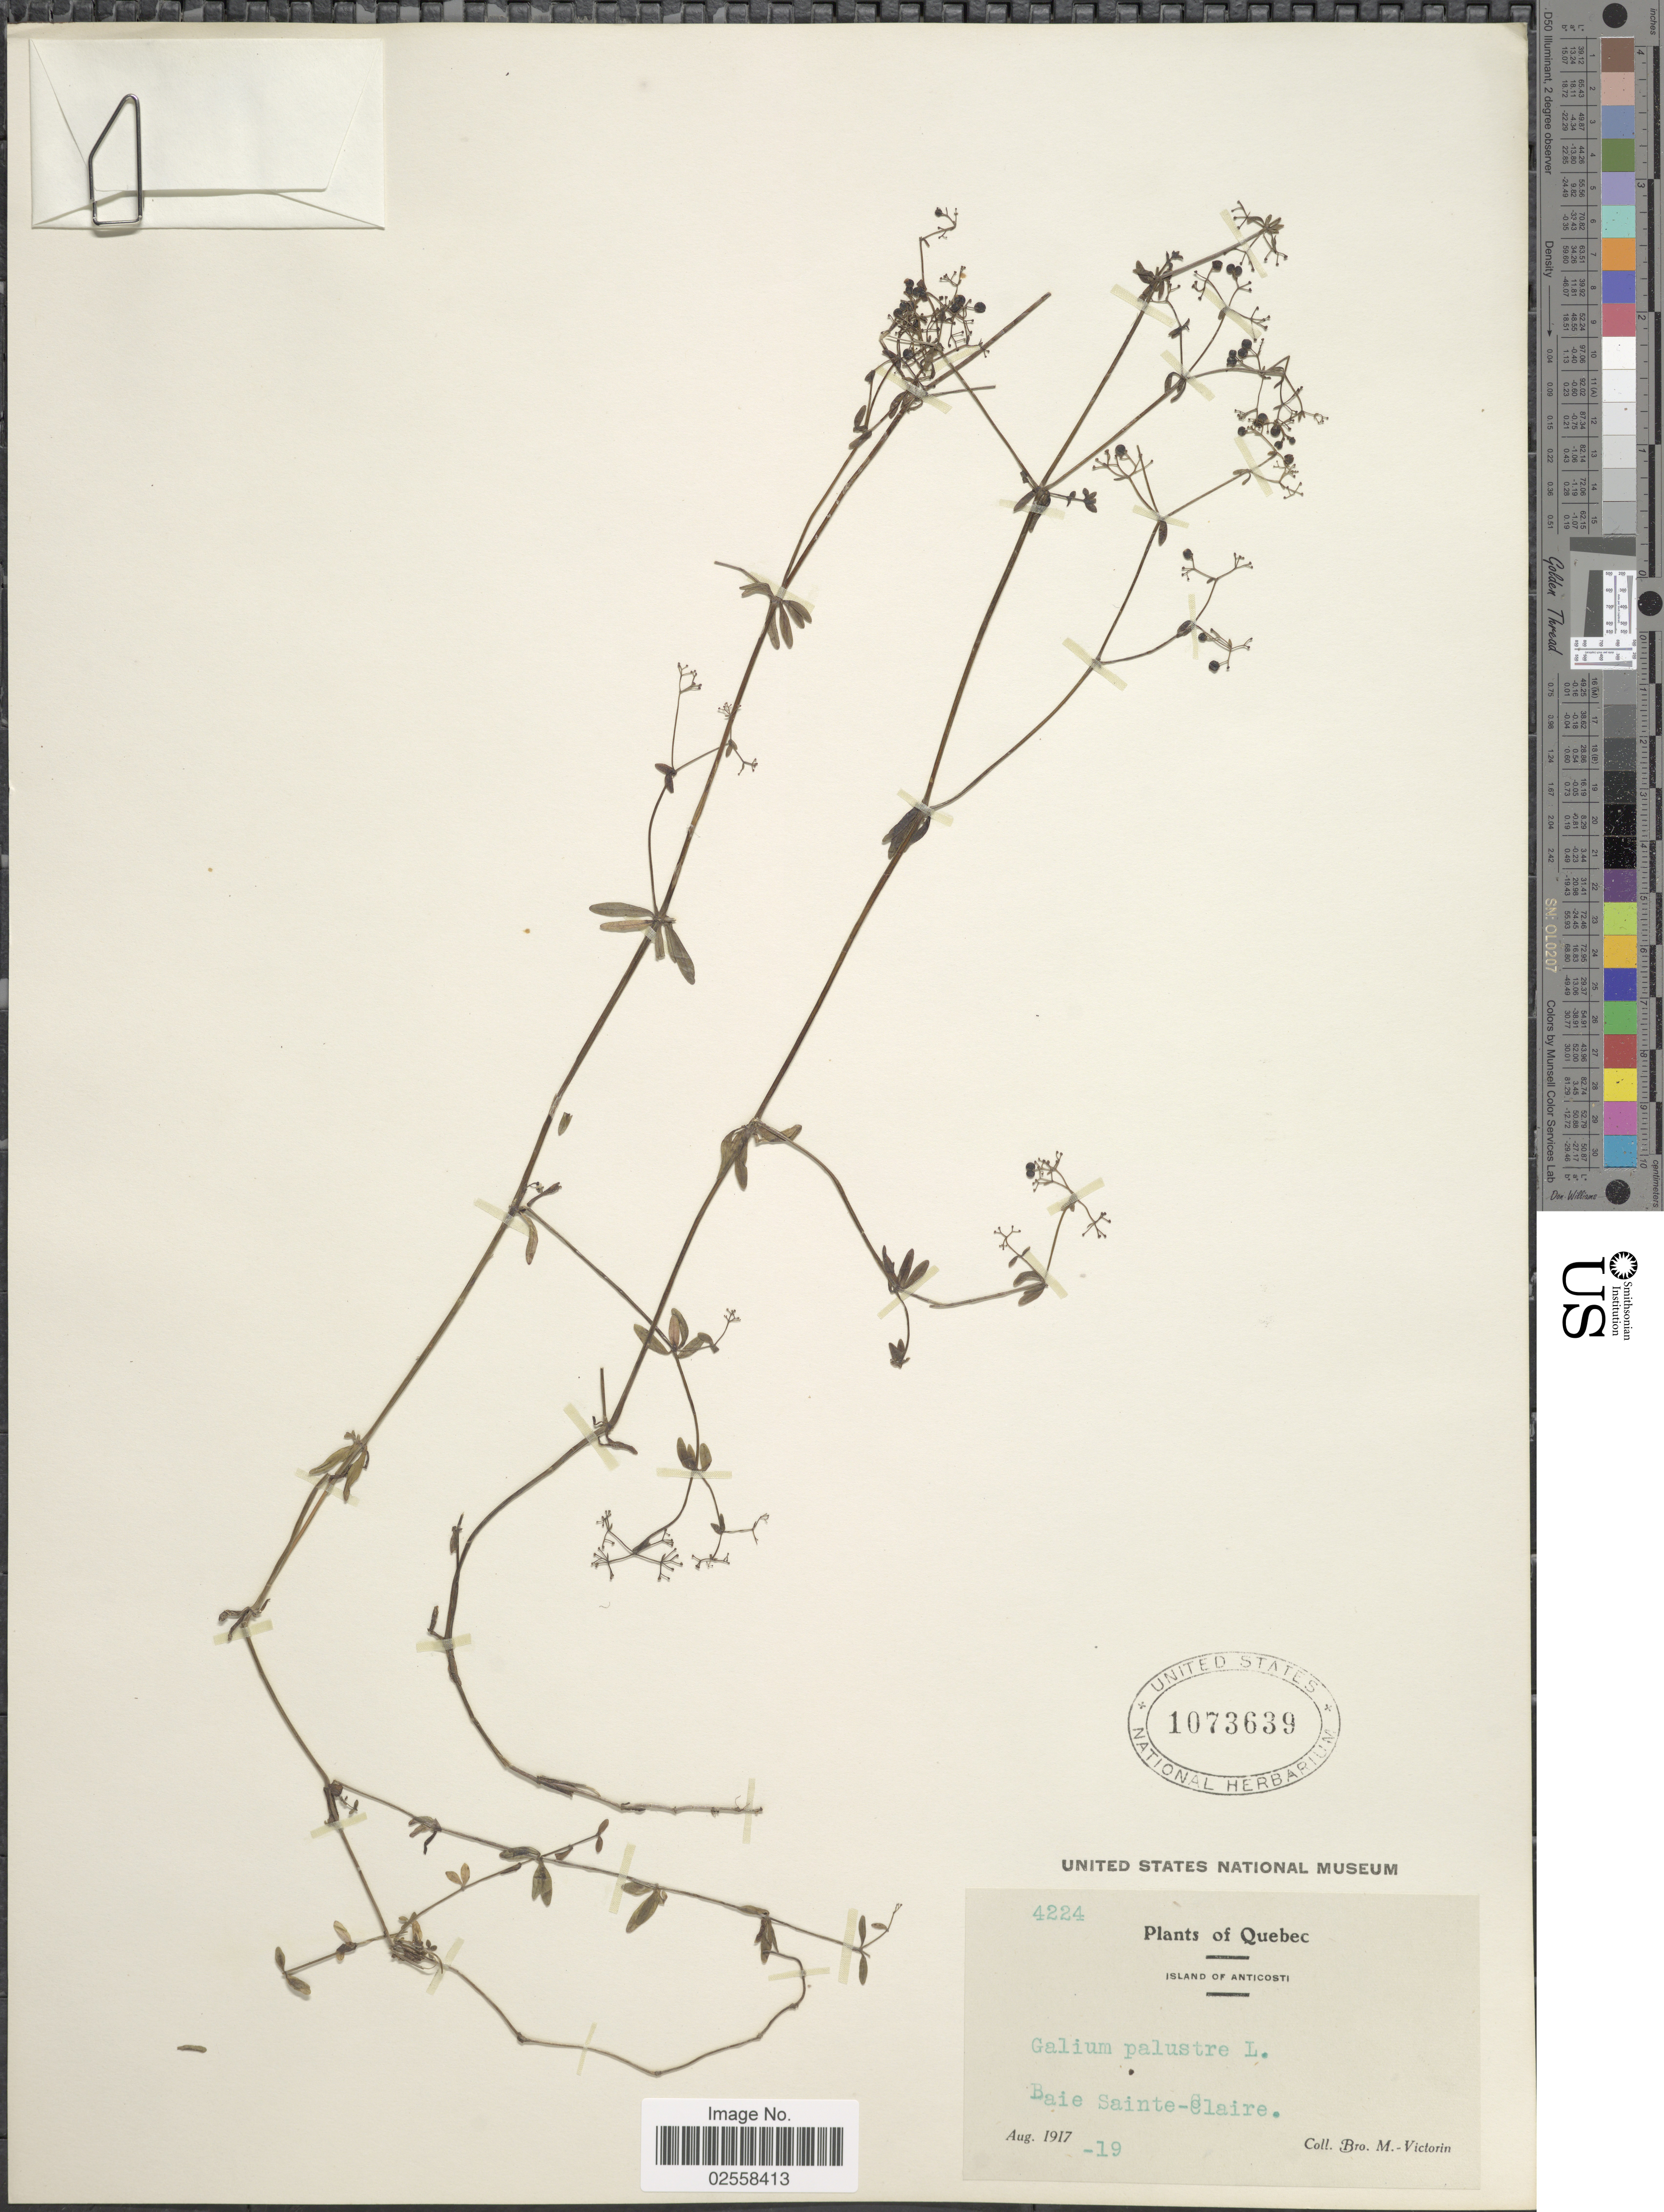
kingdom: Plantae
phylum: Tracheophyta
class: Magnoliopsida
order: Gentianales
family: Rubiaceae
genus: Galium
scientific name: Galium plumosum subsp. plumosum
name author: Rusby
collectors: Fr. Marie-Victorin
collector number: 4224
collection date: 1917-08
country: Canada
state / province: Quebec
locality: Island of Anticosti, Baie Sainte-Claire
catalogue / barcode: US 1073639